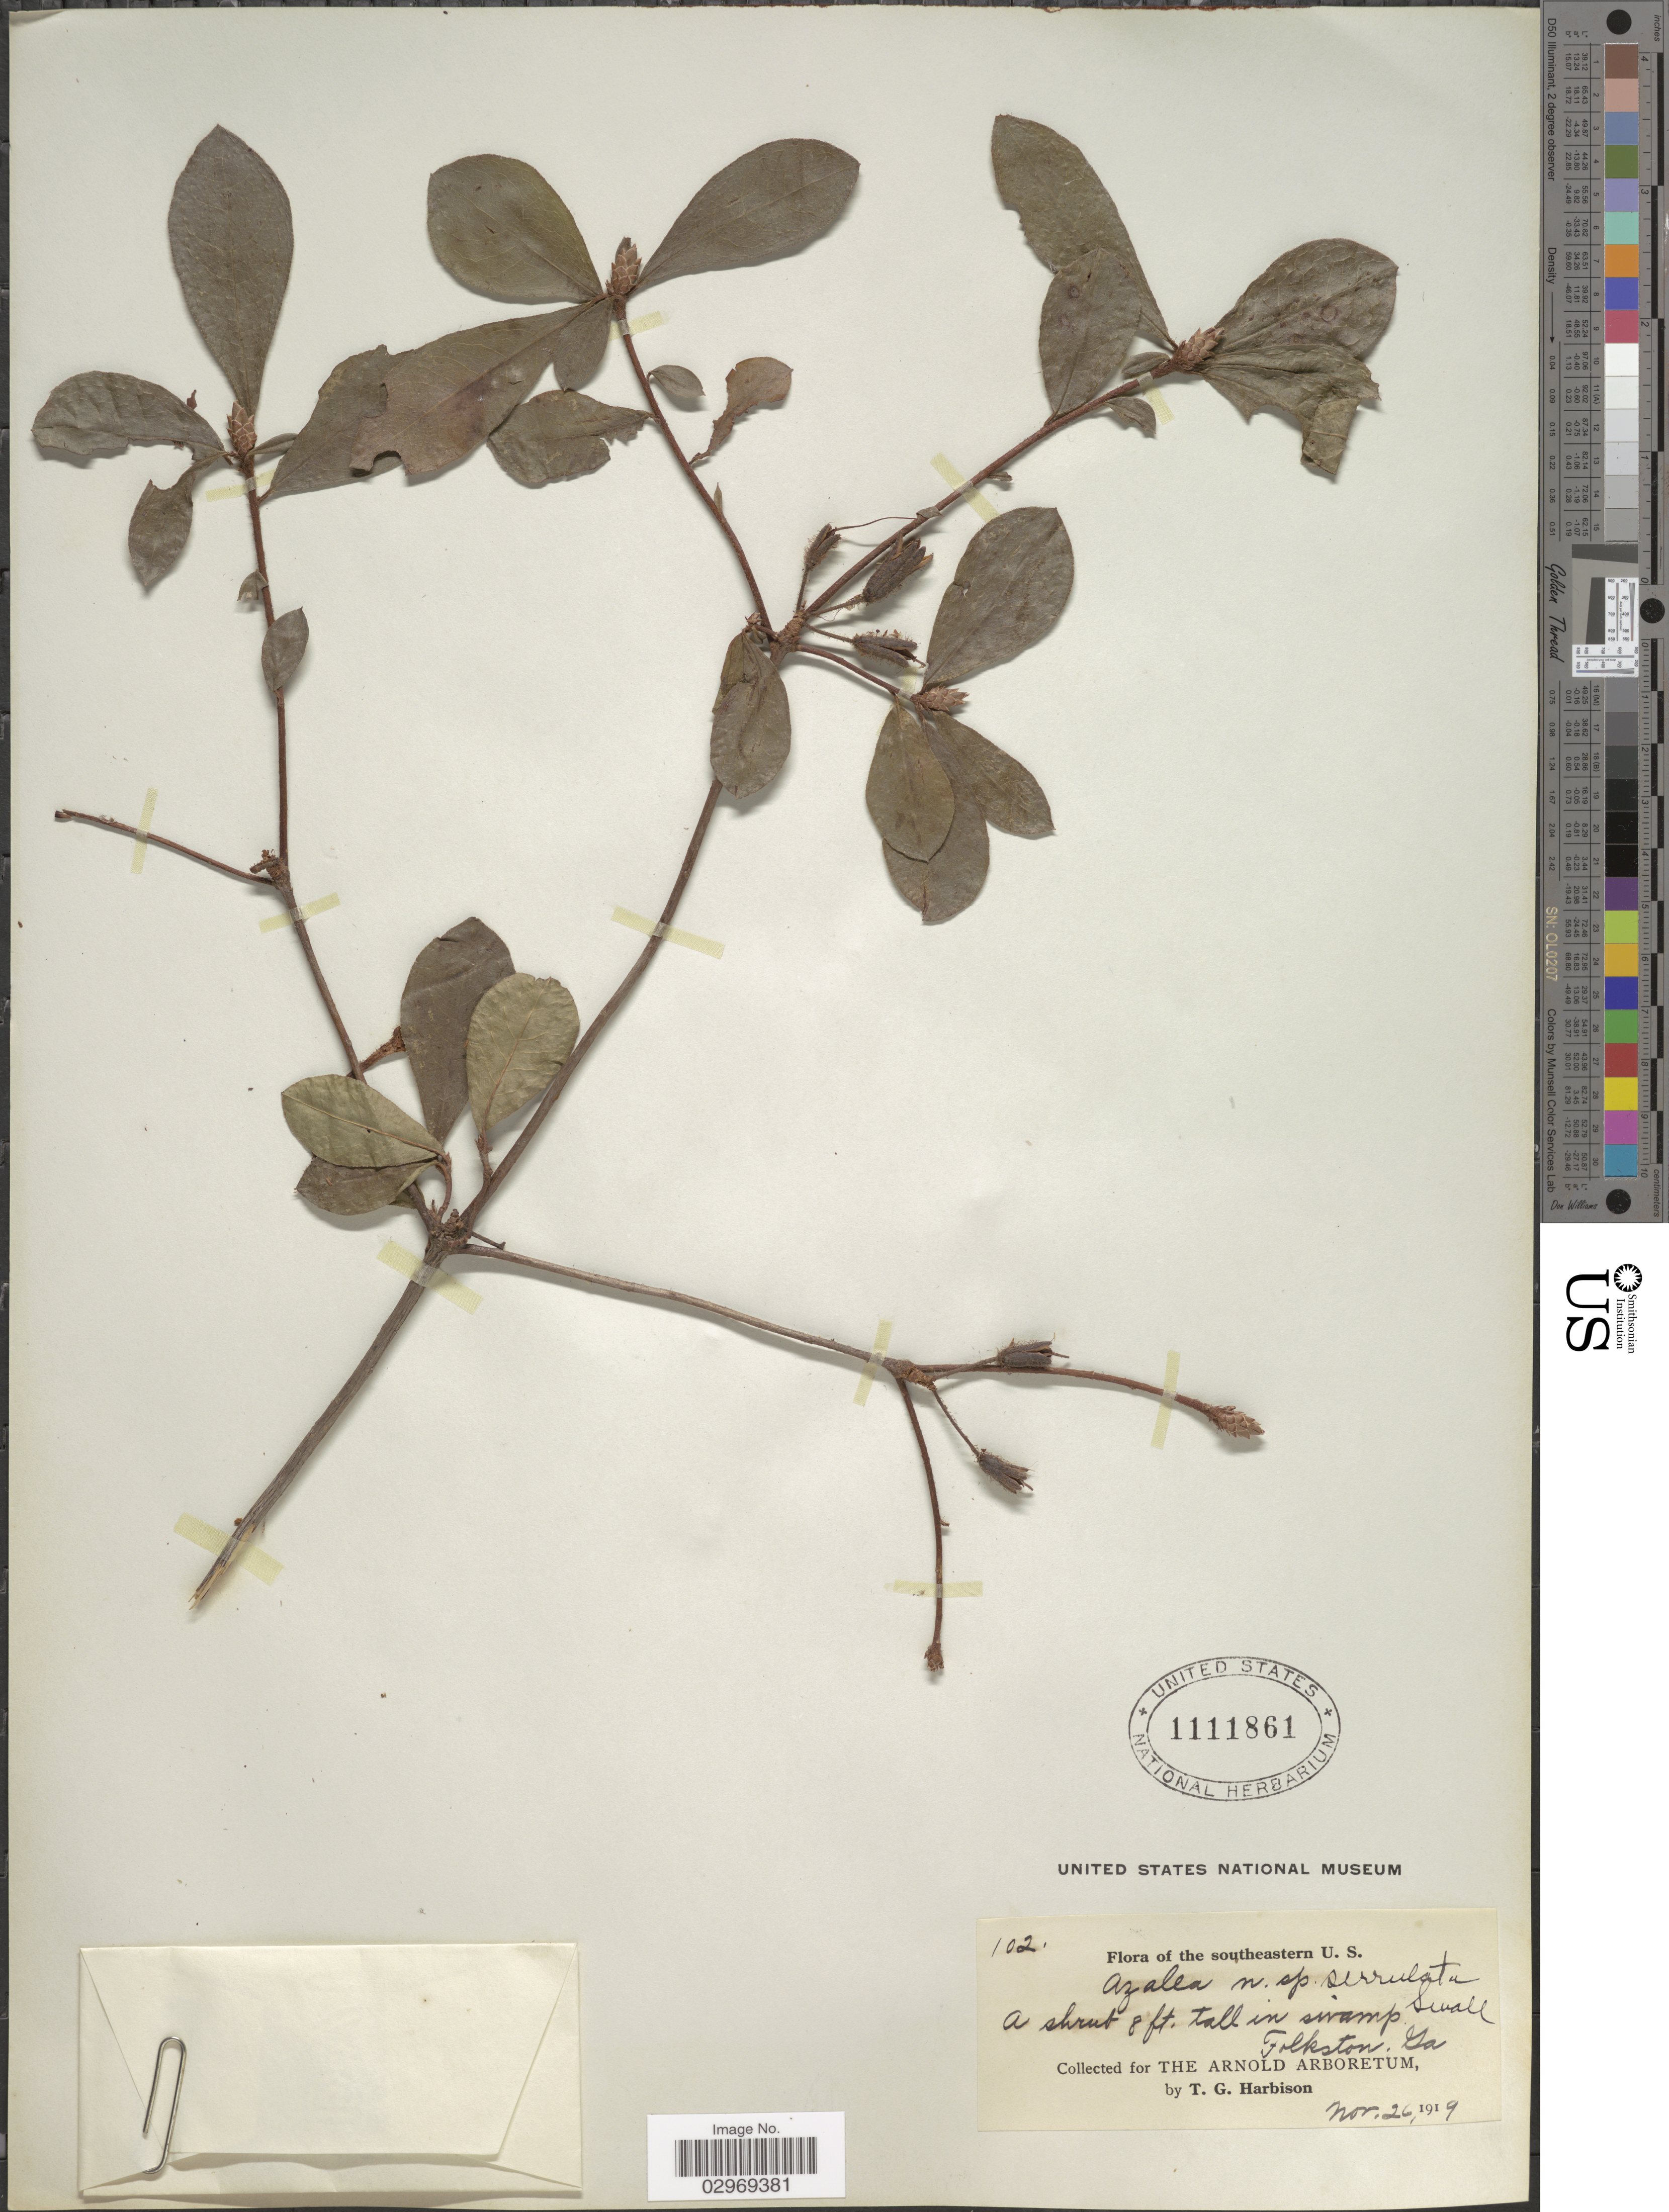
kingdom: Plantae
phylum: Tracheophyta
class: Magnoliopsida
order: Ericales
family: Ericaceae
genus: Rhododendron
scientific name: Rhododendron serrulatum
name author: (Small) Millais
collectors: T. Harbison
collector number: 102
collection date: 1919-11-26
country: United States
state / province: Georgia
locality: Southeastern U.S. Folkston.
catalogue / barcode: US 1111861